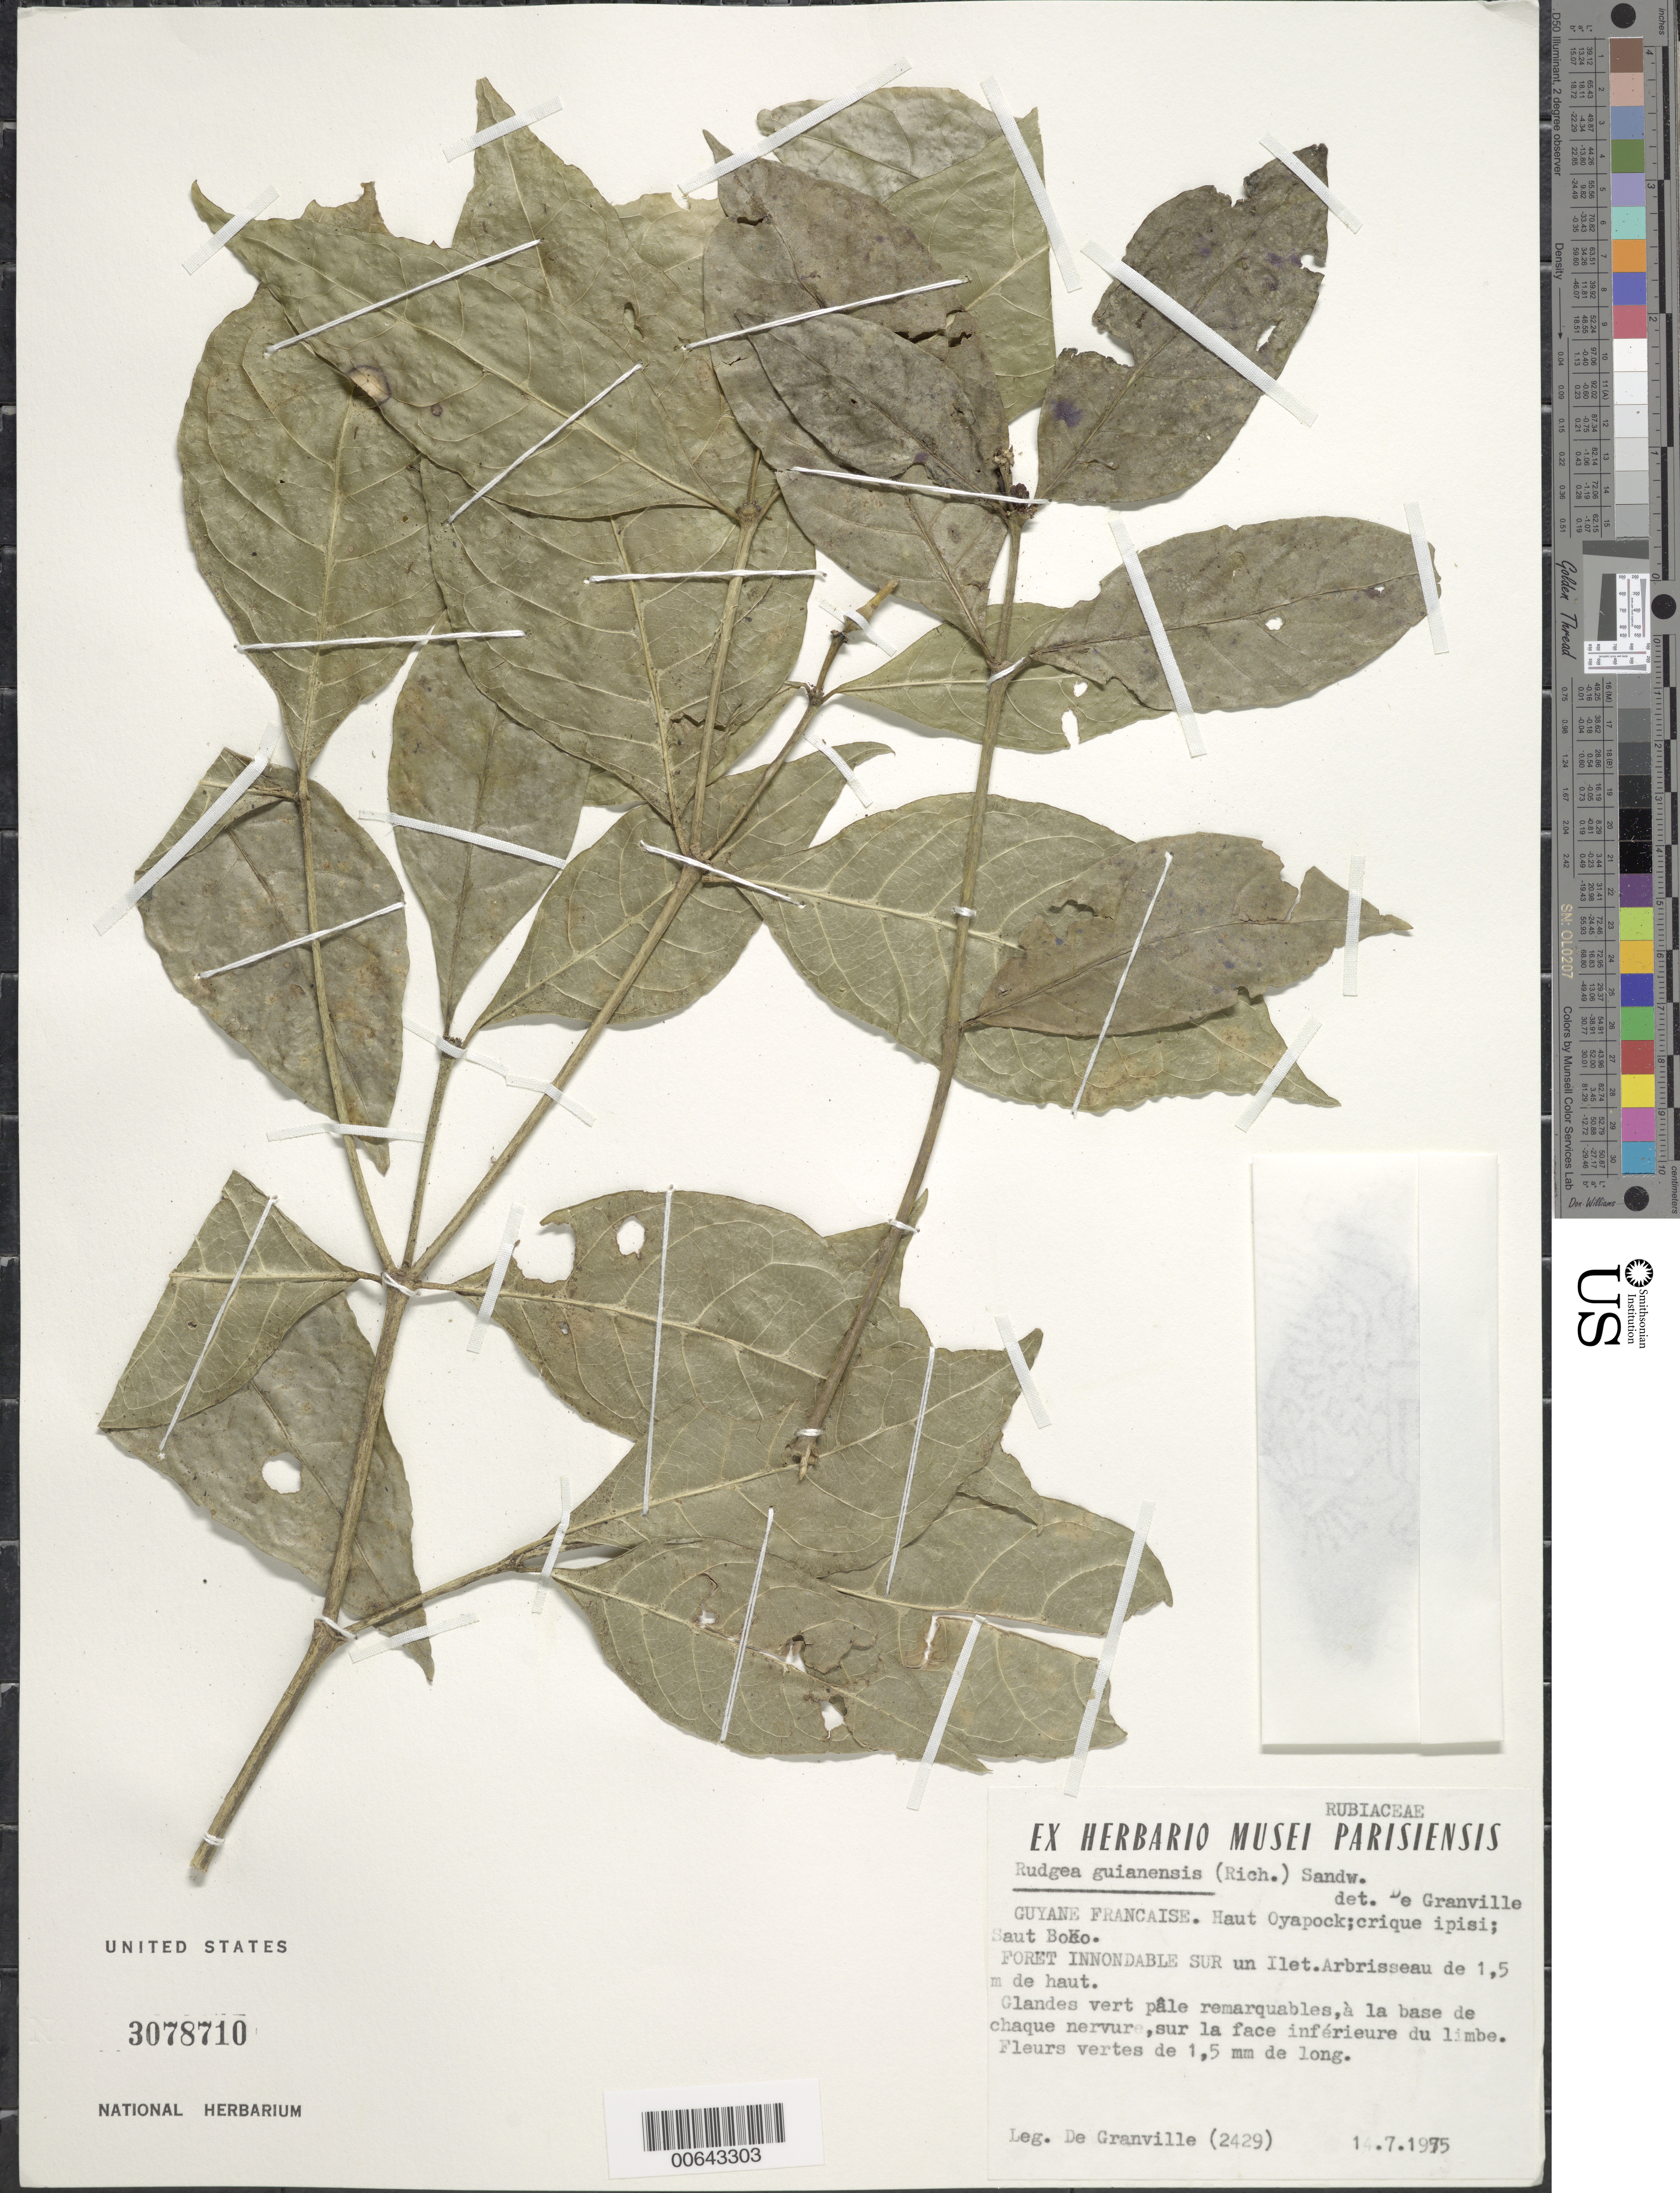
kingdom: Plantae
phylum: Tracheophyta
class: Magnoliopsida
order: Gentianales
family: Rubiaceae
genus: Rudgea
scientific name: Rudgea guyanensis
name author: (A. Rich.) Sandwith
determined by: Granville, J. J. de, (CAY), Institut de Recherche pour le Developpement (IRD) (FRENCH GUIANA)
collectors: J.-J. de Granville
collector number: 2429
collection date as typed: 14-Jul-75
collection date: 1975-07-14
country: French Guiana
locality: Haut Oyapock, Crique Ipisi, Saut Boco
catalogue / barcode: US 3078710